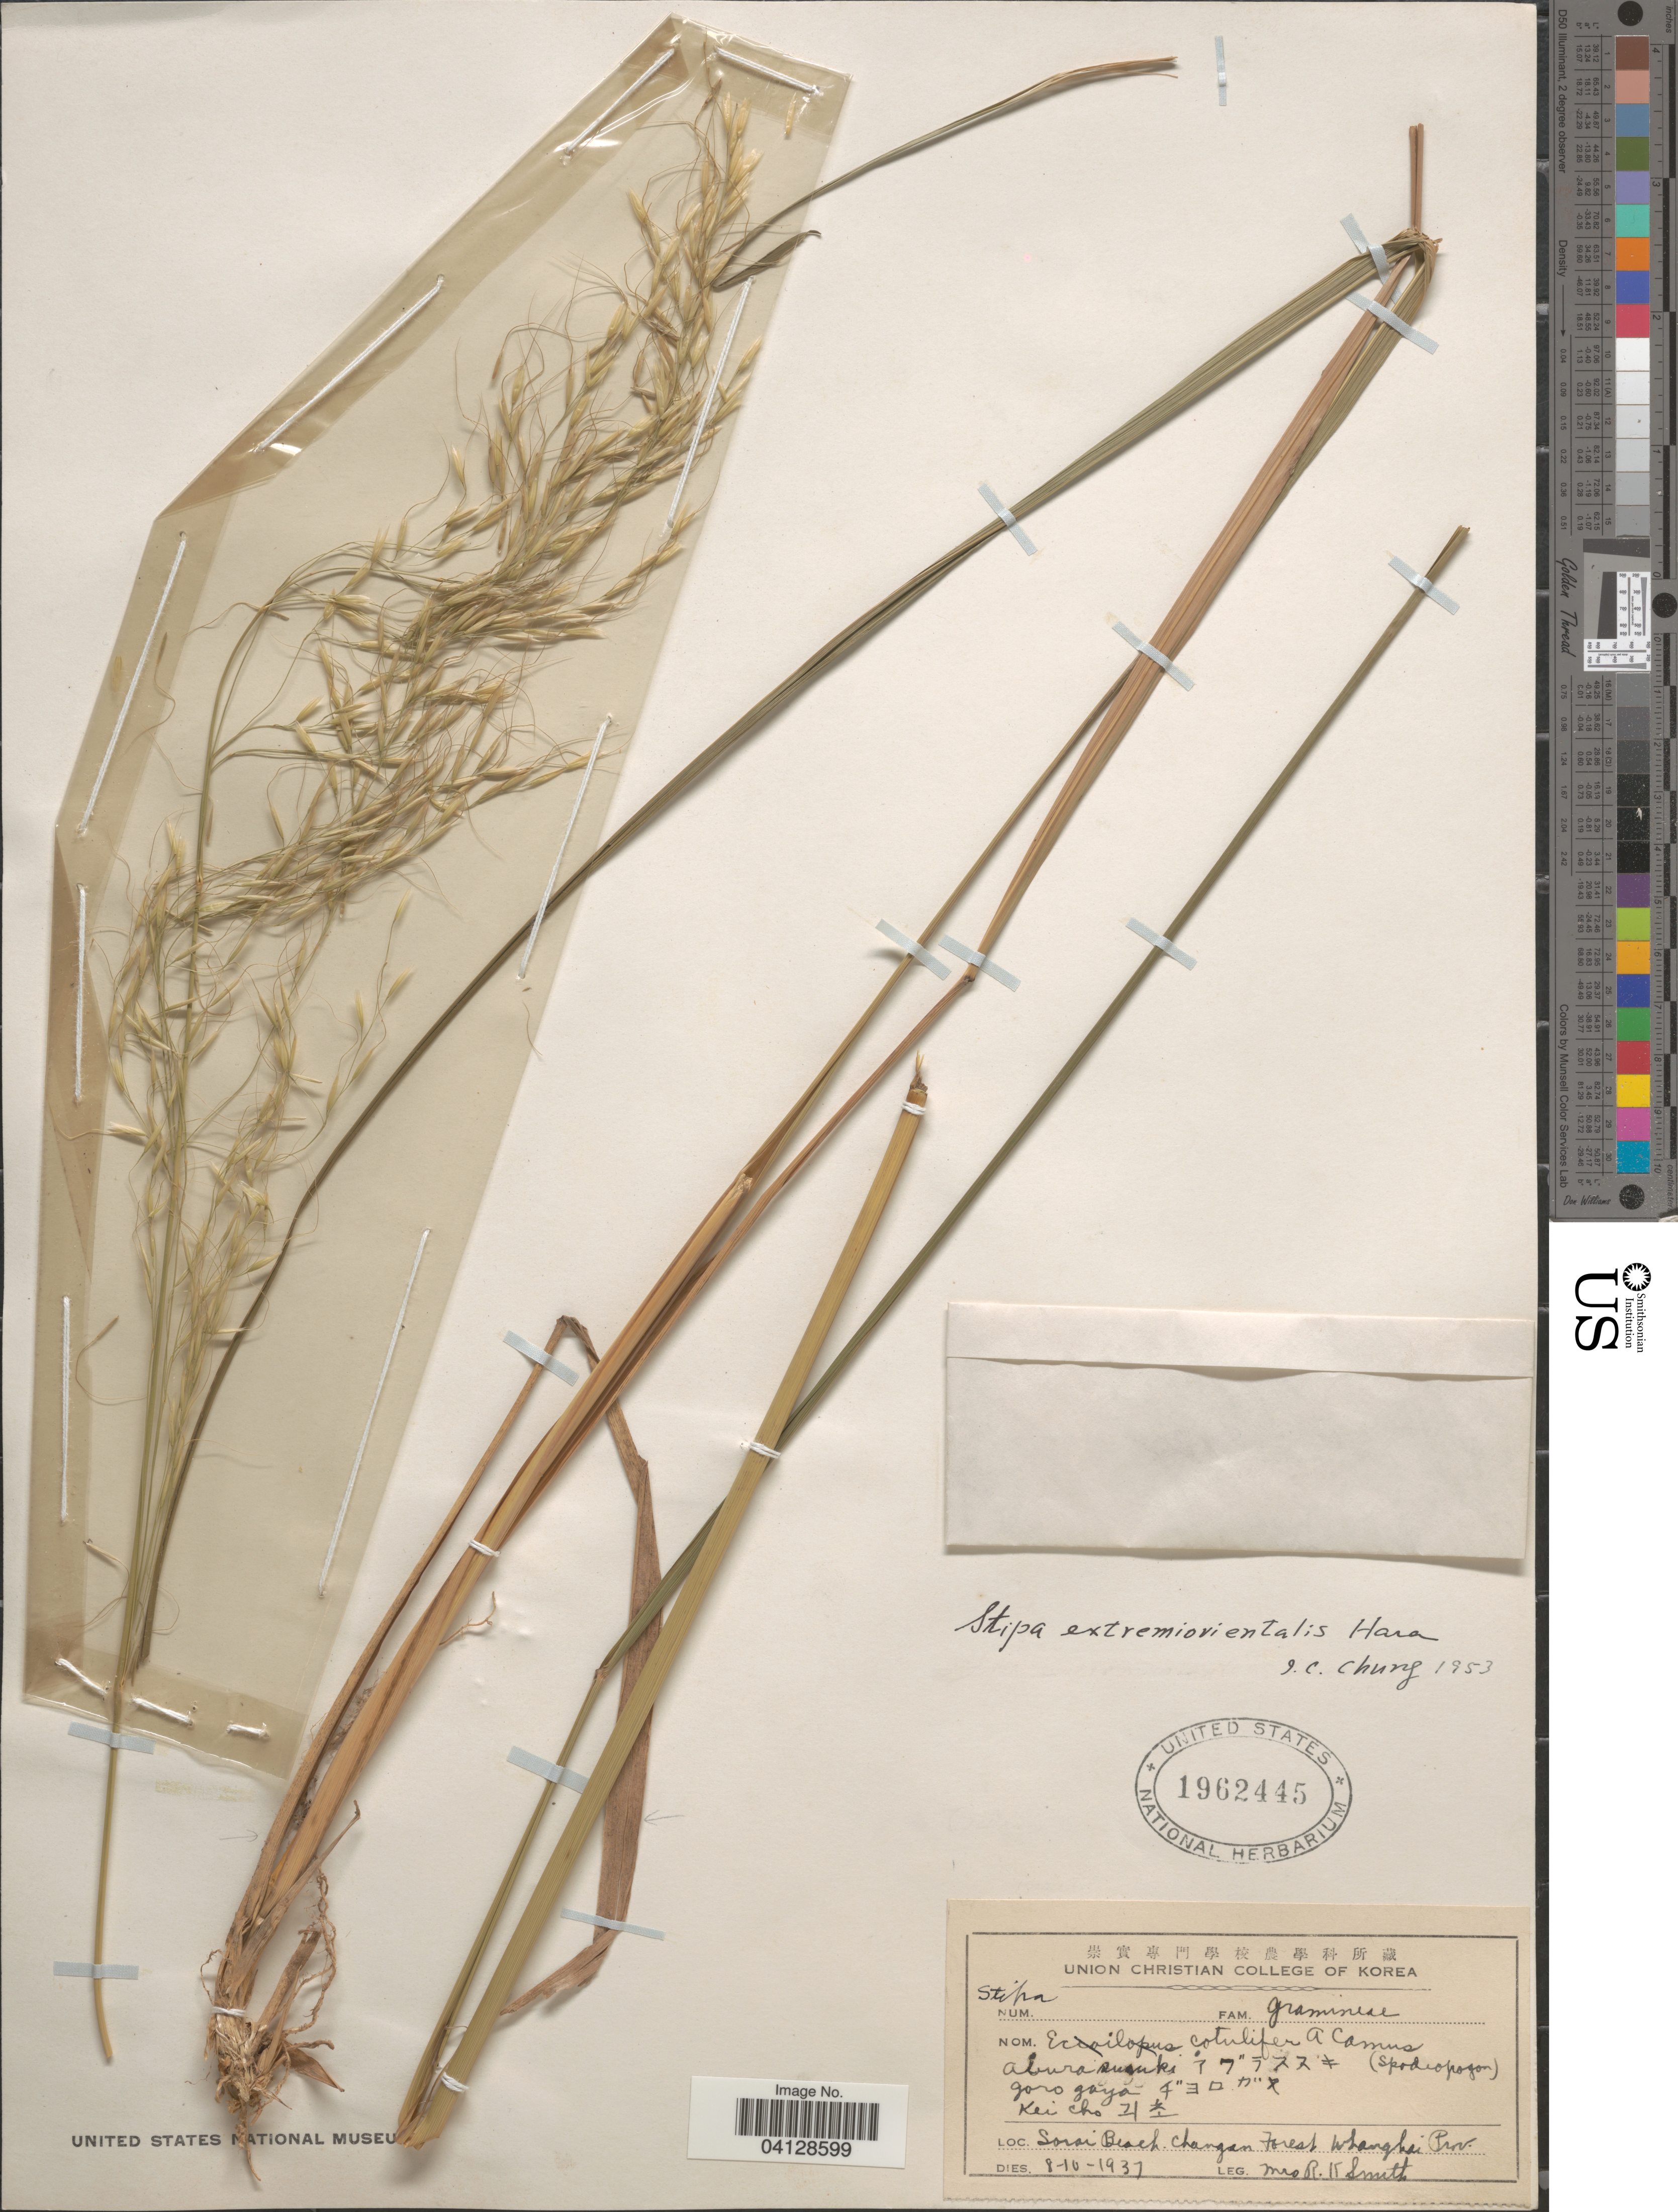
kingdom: Plantae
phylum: Tracheophyta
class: Liliopsida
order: Poales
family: Poaceae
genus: Stipa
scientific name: Stipa extremiorientalis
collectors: Mrs. R. K. Smith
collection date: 1937-10-08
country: North Korea / South Korea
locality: Sorai Beach. Changan Forest Whanghai Prov.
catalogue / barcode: US 1962445